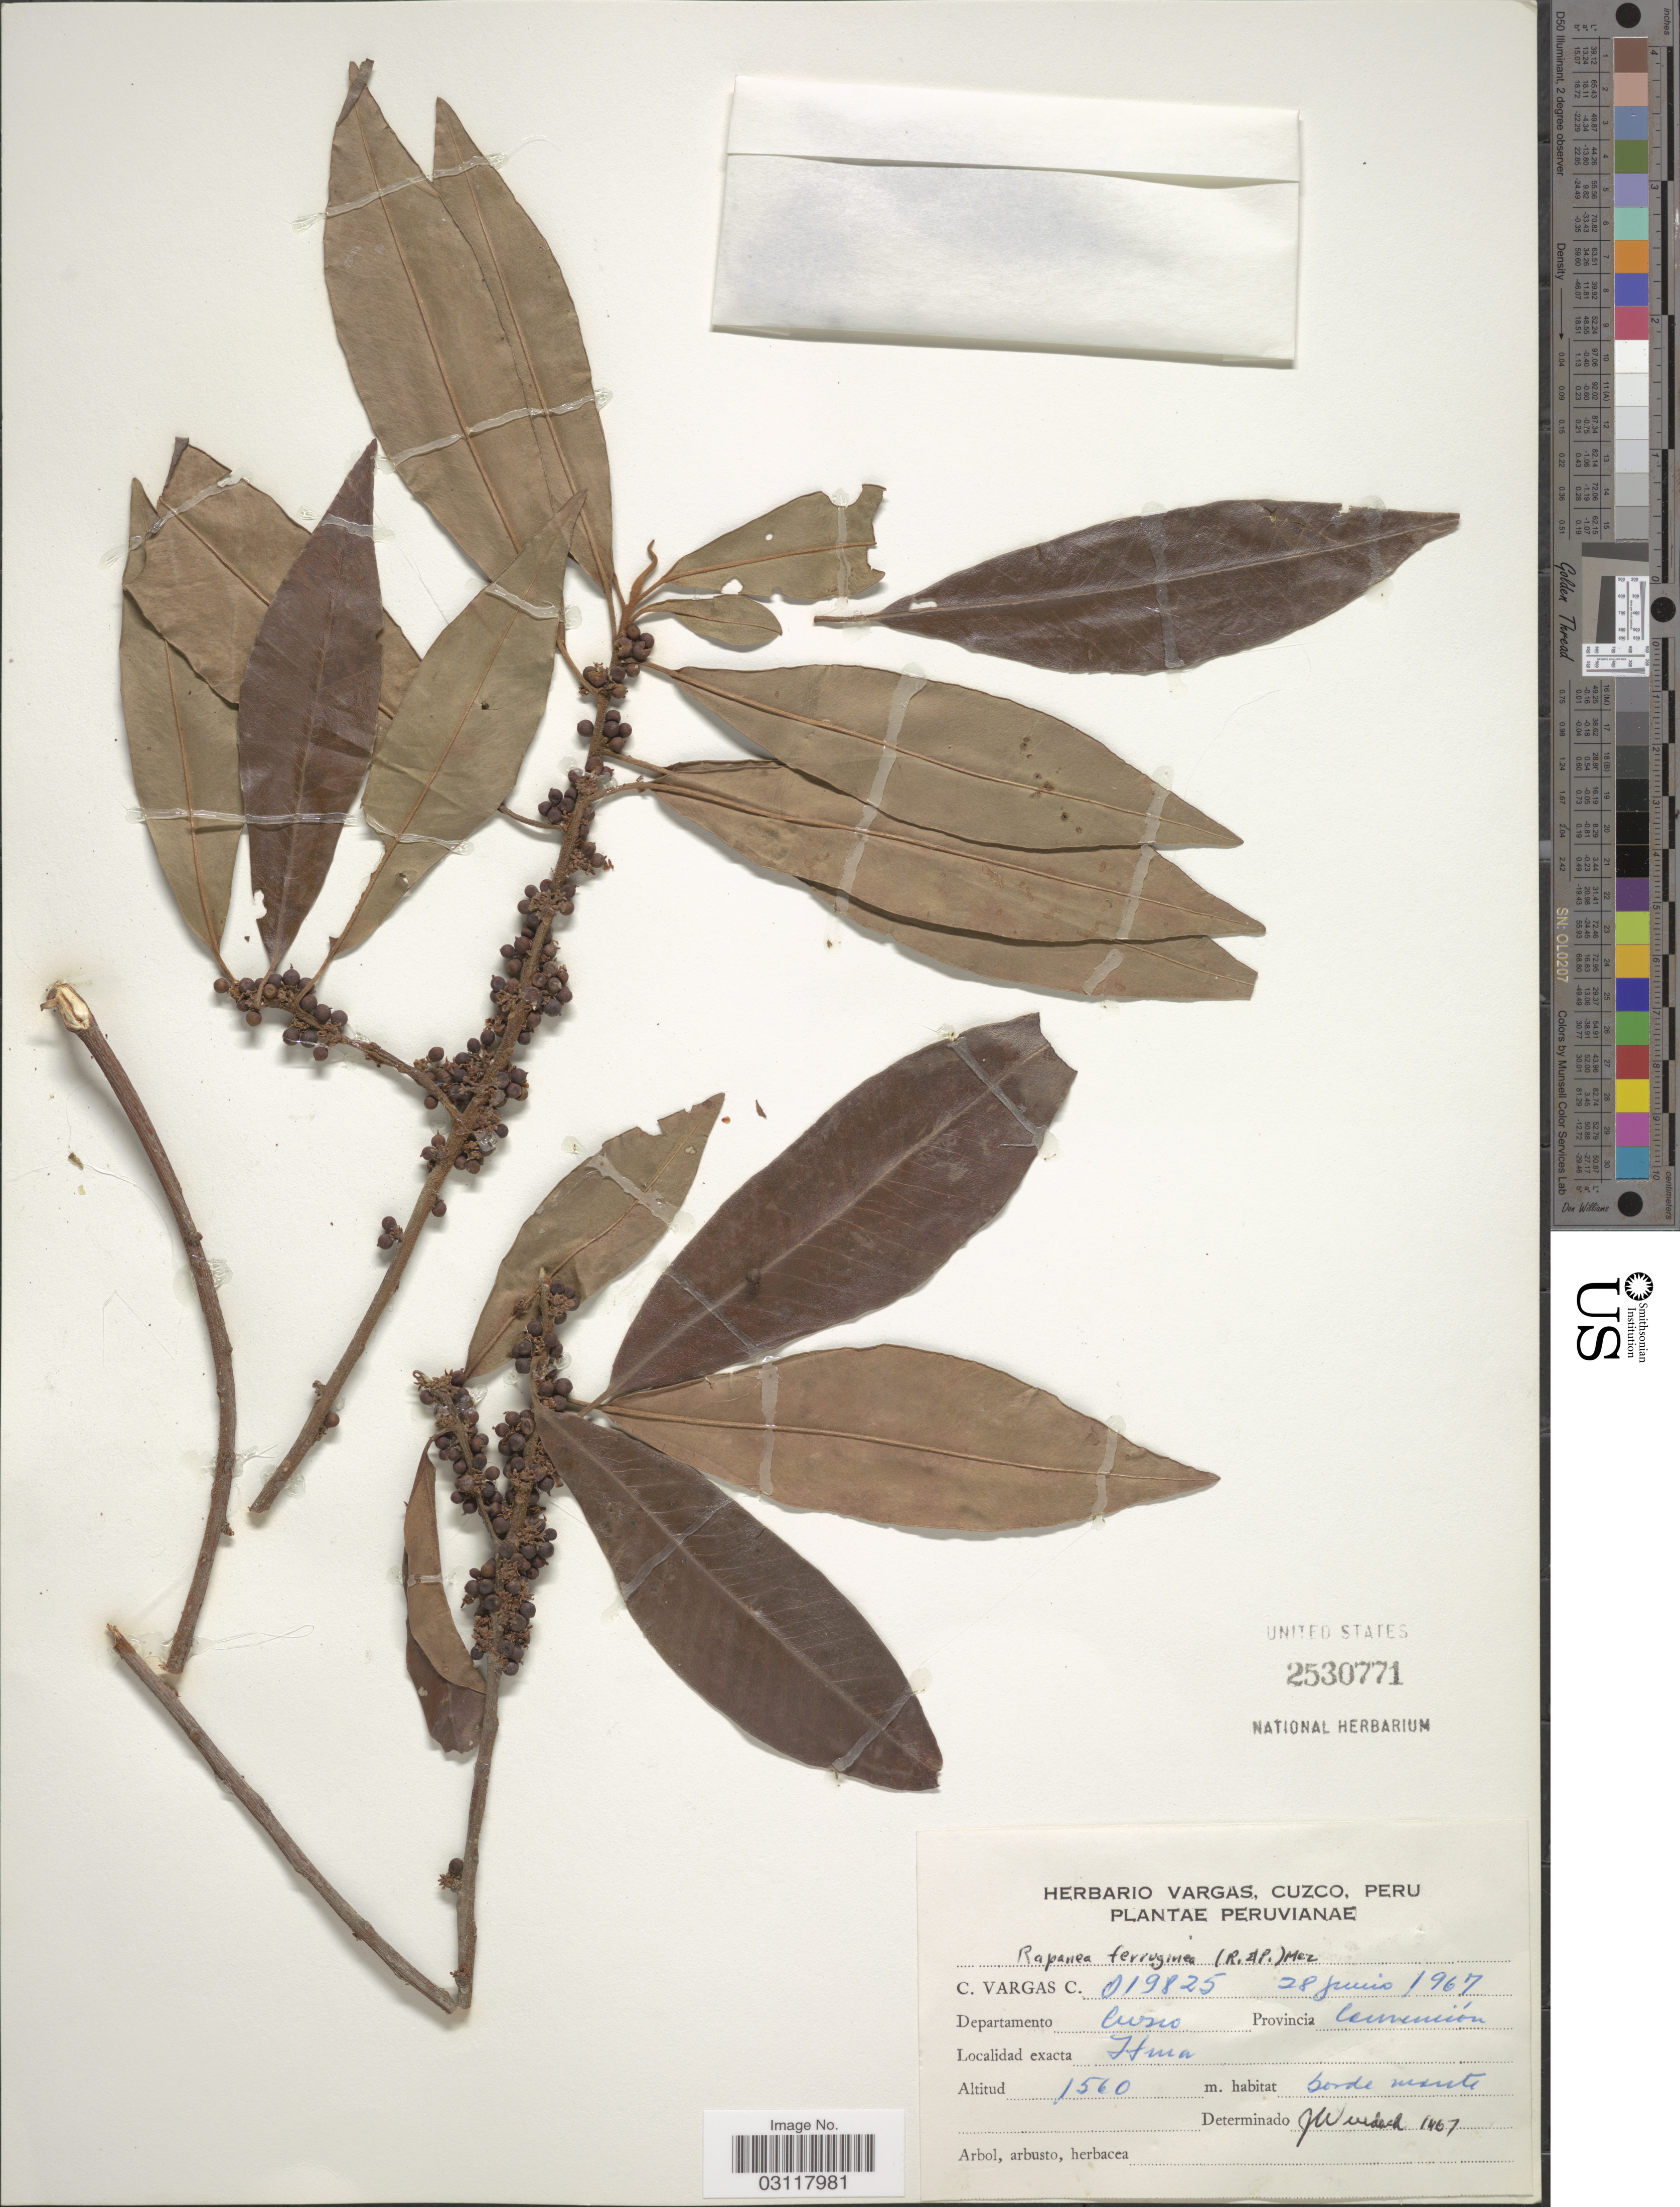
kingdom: Plantae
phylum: Tracheophyta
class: Magnoliopsida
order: Ericales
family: Primulaceae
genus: Rapanea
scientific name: Rapanea ferruginea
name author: (Ruiz & Pav.) Mez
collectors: C. Vargas Calderón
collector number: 019825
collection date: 1967-06-28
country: Peru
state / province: Cusco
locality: Departamento Cuzco, Provincia Convención, Ituña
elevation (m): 1560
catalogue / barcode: US 2530771